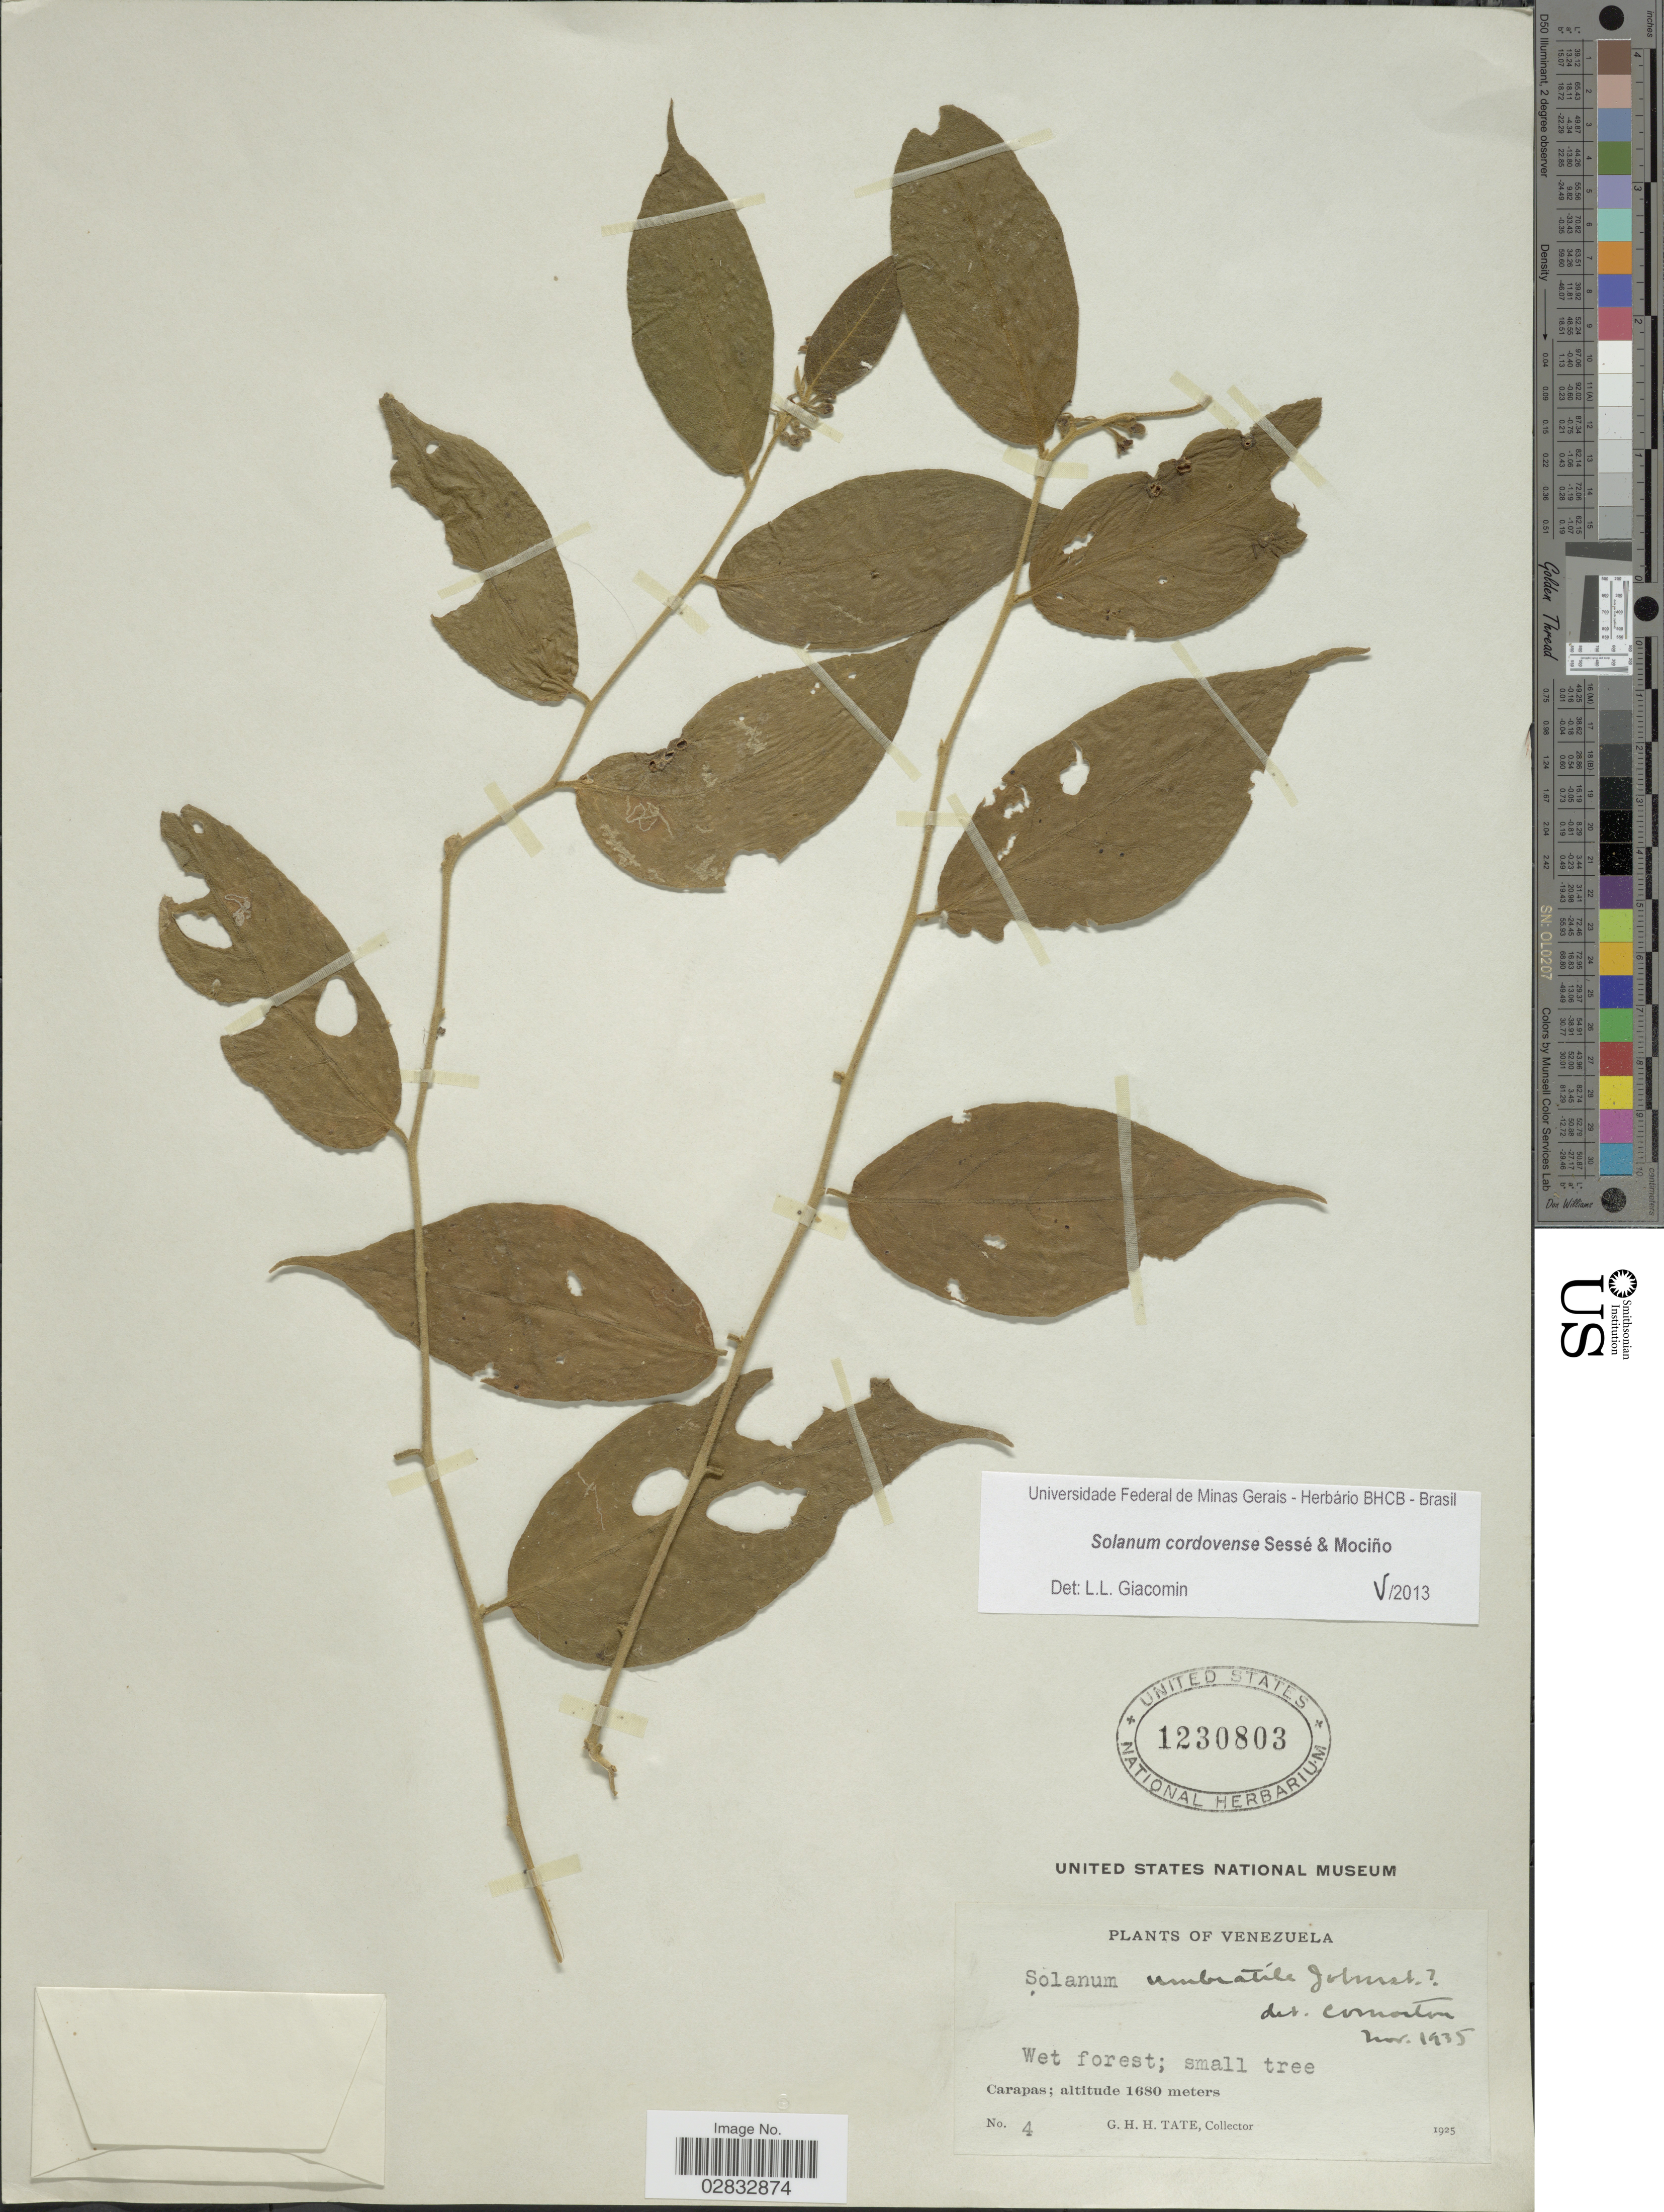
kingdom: Plantae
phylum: Tracheophyta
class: Magnoliopsida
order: Solanales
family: Solanaceae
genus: Solanum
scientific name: Solanum cordovense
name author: Sessé & Moc.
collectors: G. Tate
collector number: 4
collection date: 1925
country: Venezuela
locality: Carapas.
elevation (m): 1680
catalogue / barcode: US 1230803